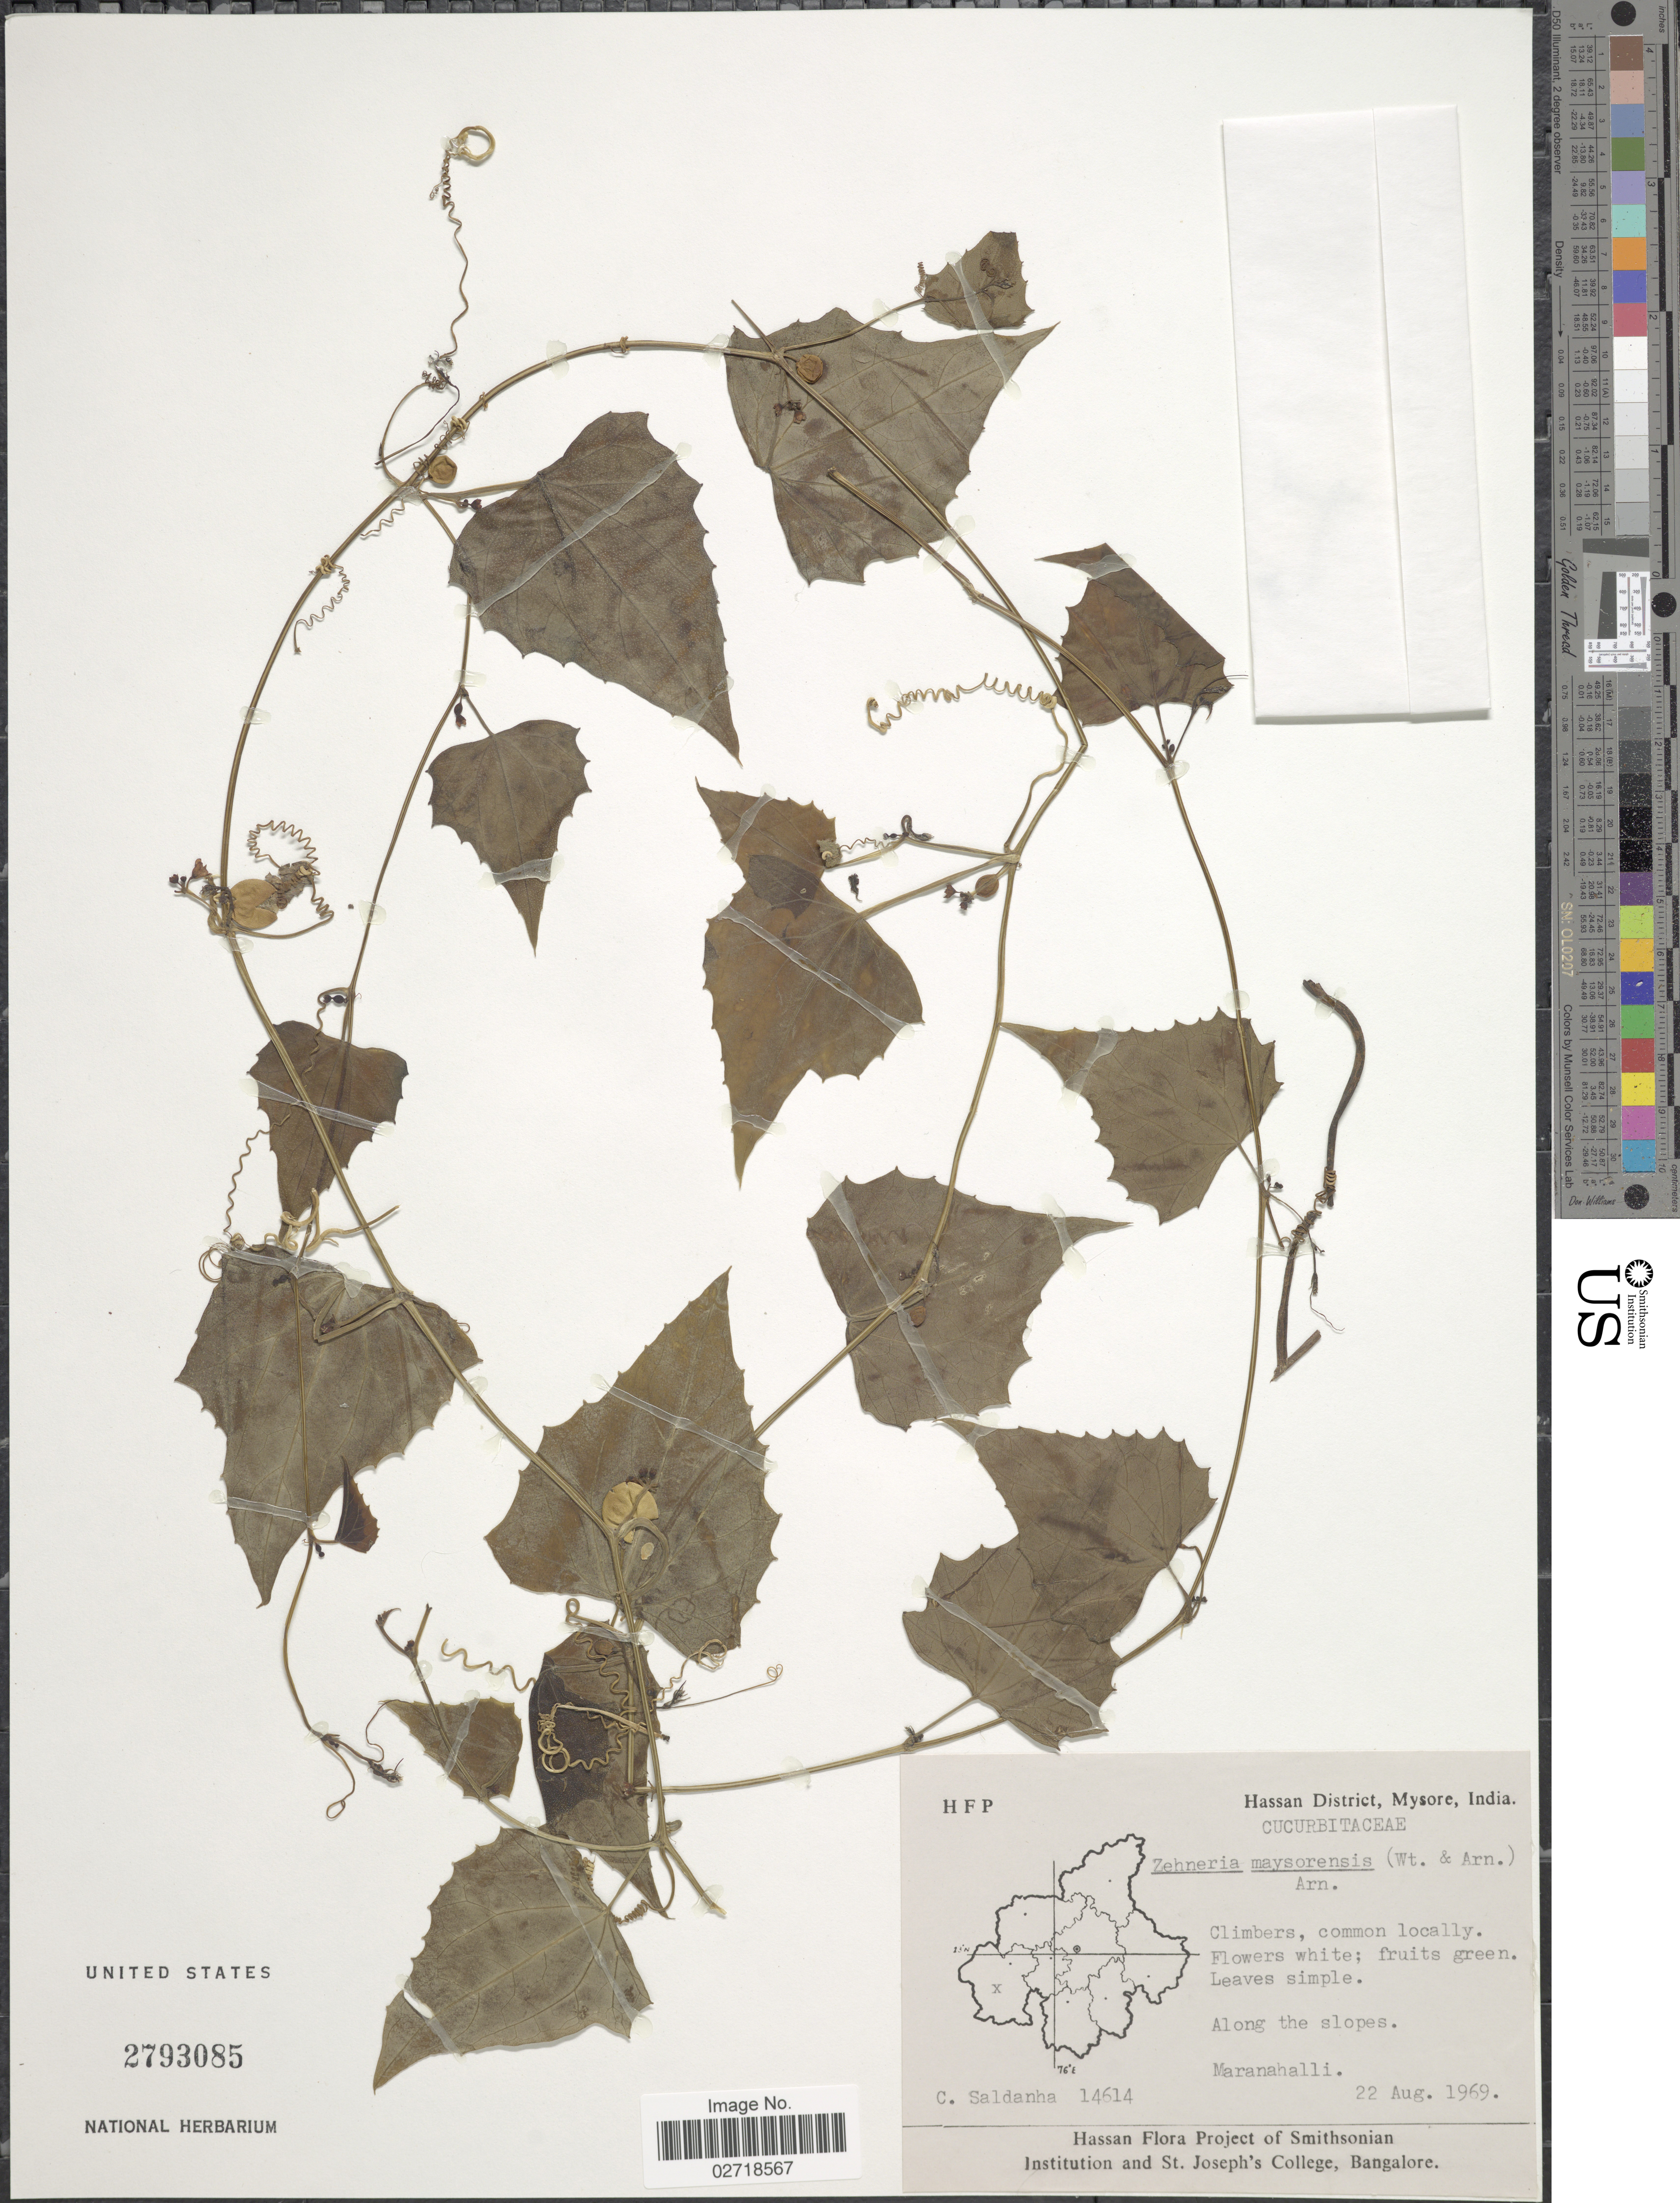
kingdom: Plantae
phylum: Tracheophyta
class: Magnoliopsida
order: Cucurbitales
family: Cucurbitaceae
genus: Zehneria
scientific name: Zehneria maysorensis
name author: (Wight & Arn.) Arn.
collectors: C. Saldanha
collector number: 14614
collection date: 1969-08-22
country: India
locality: Hassan District, Mysore, Along the slopes, Maranahalli.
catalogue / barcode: US 2793085